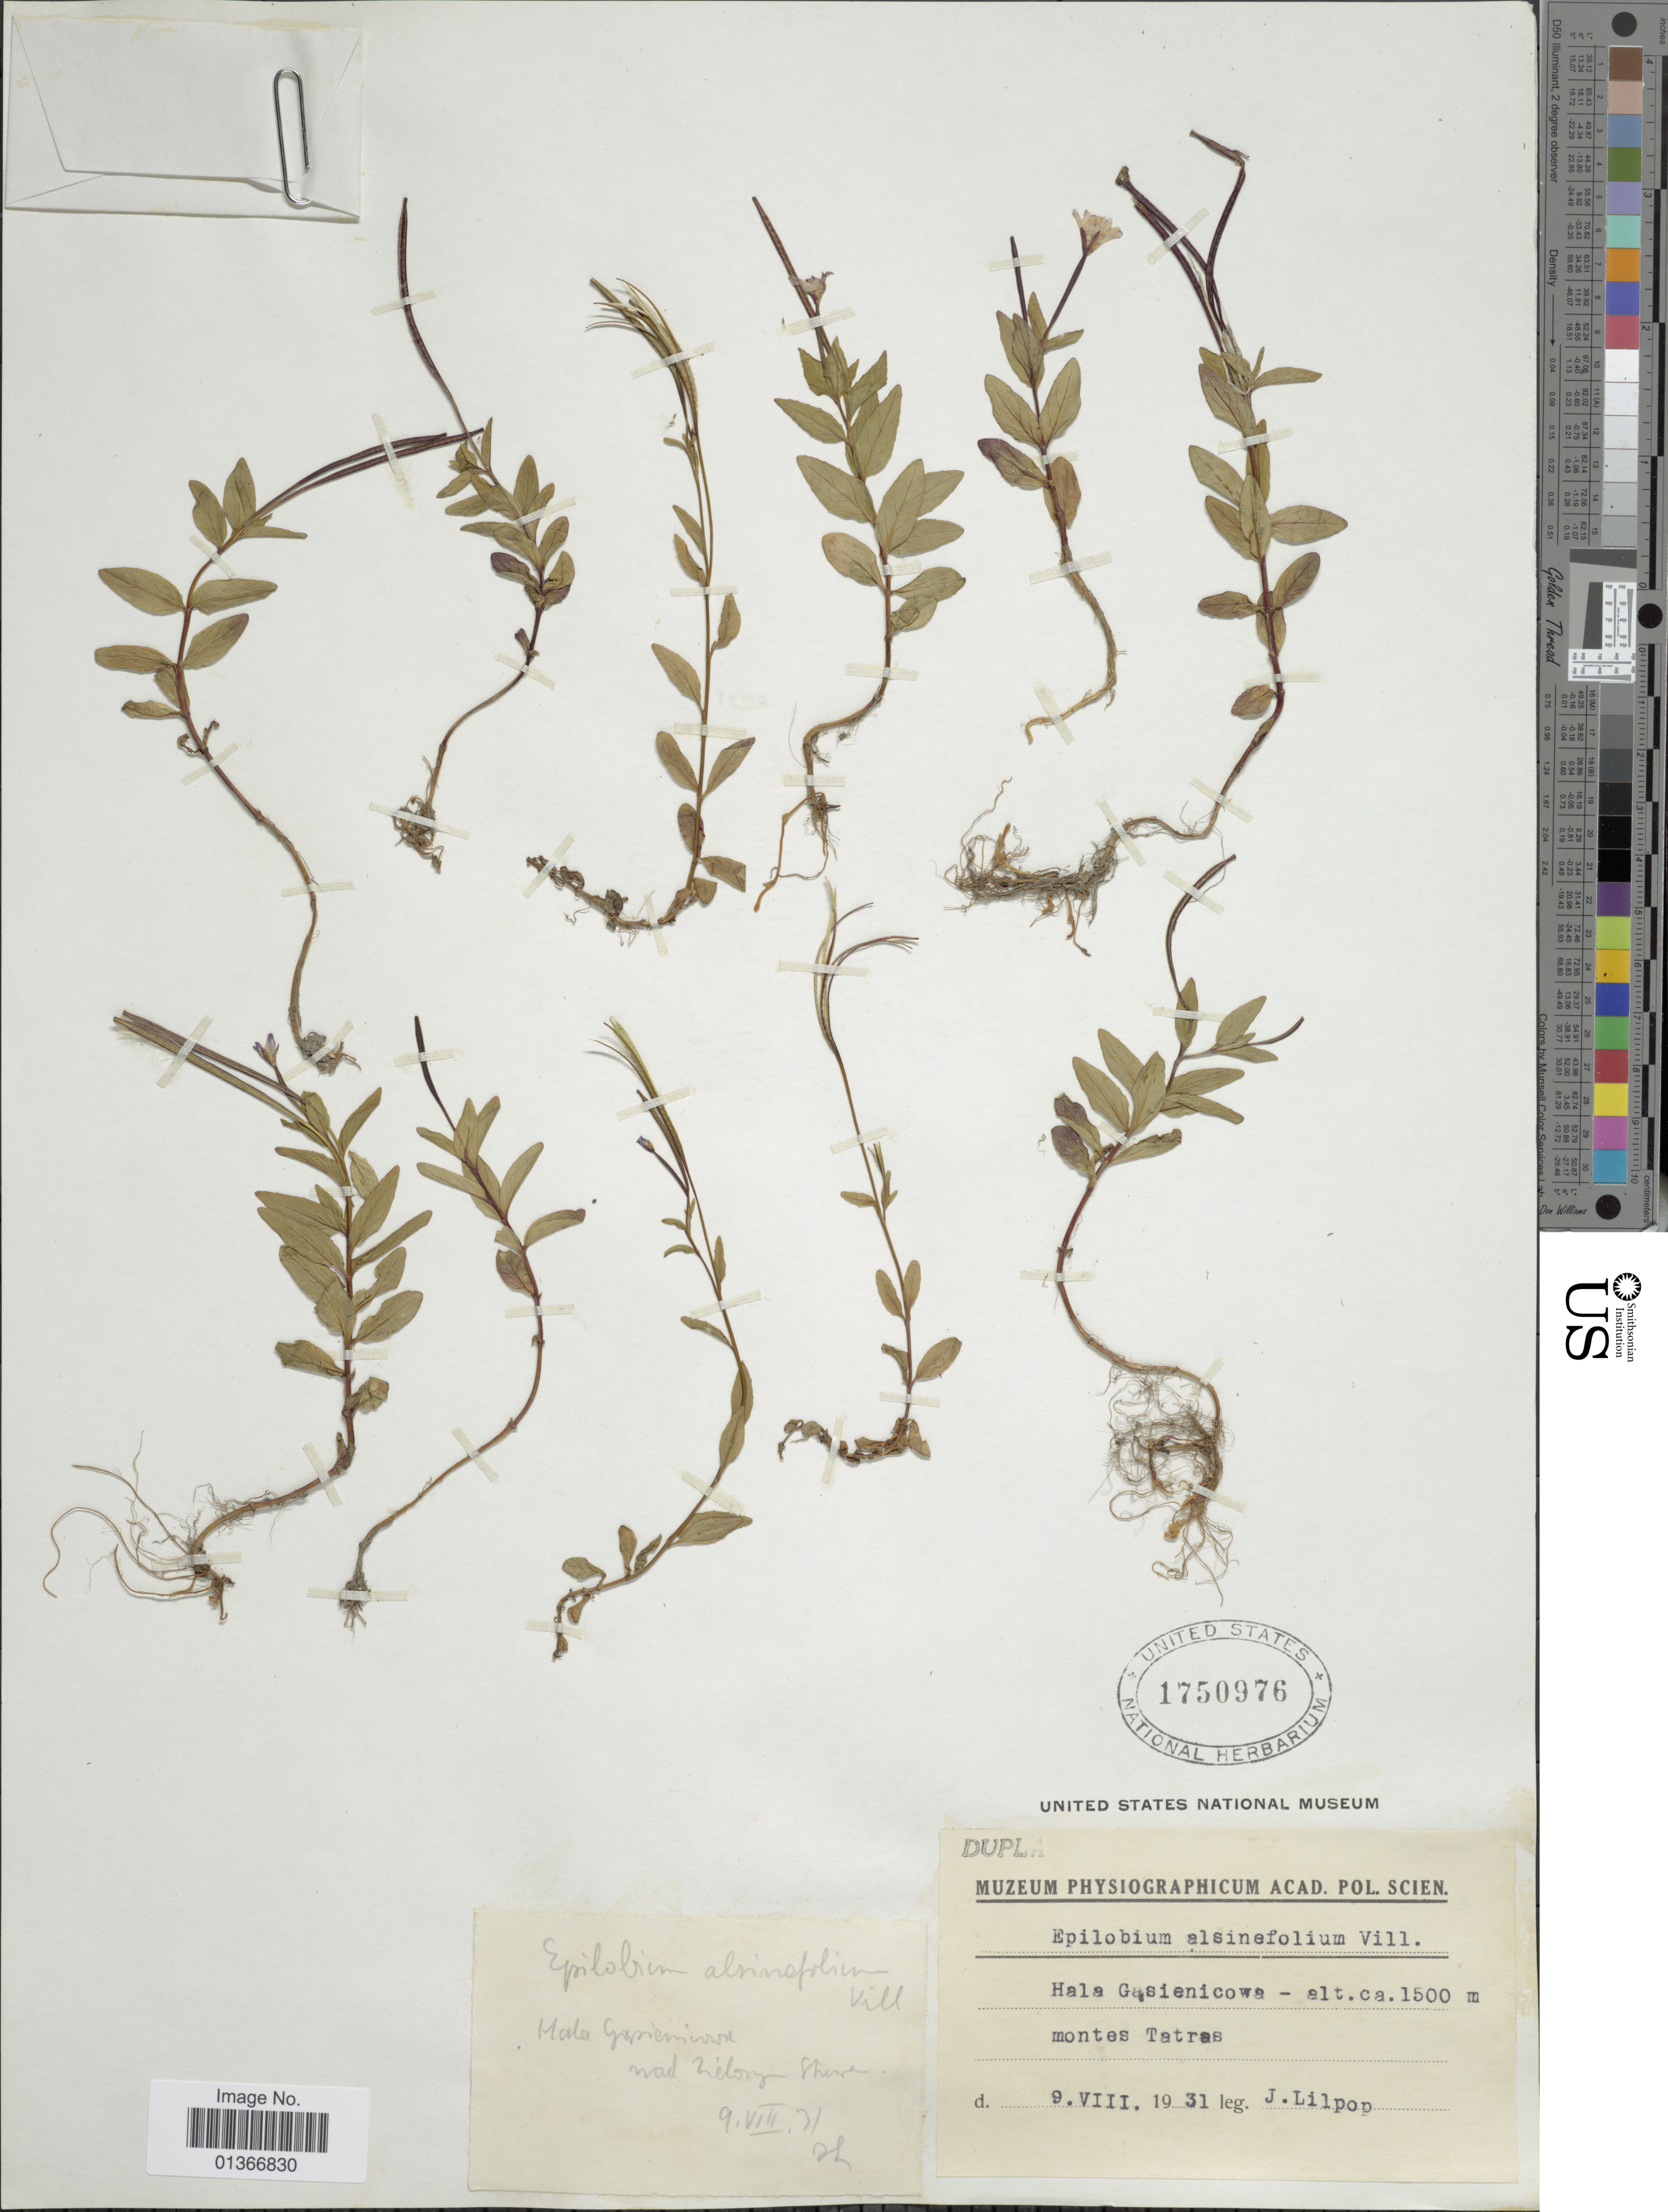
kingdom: Plantae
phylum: Tracheophyta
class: Magnoliopsida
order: Myrtales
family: Onagraceae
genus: Epilobium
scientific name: Epilobium alsinifolium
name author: Vill.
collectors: J. Lilpop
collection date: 1931-08-09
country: Poland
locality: Hala Gasienicowa, montes Tatras.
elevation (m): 1500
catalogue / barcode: US 1750976